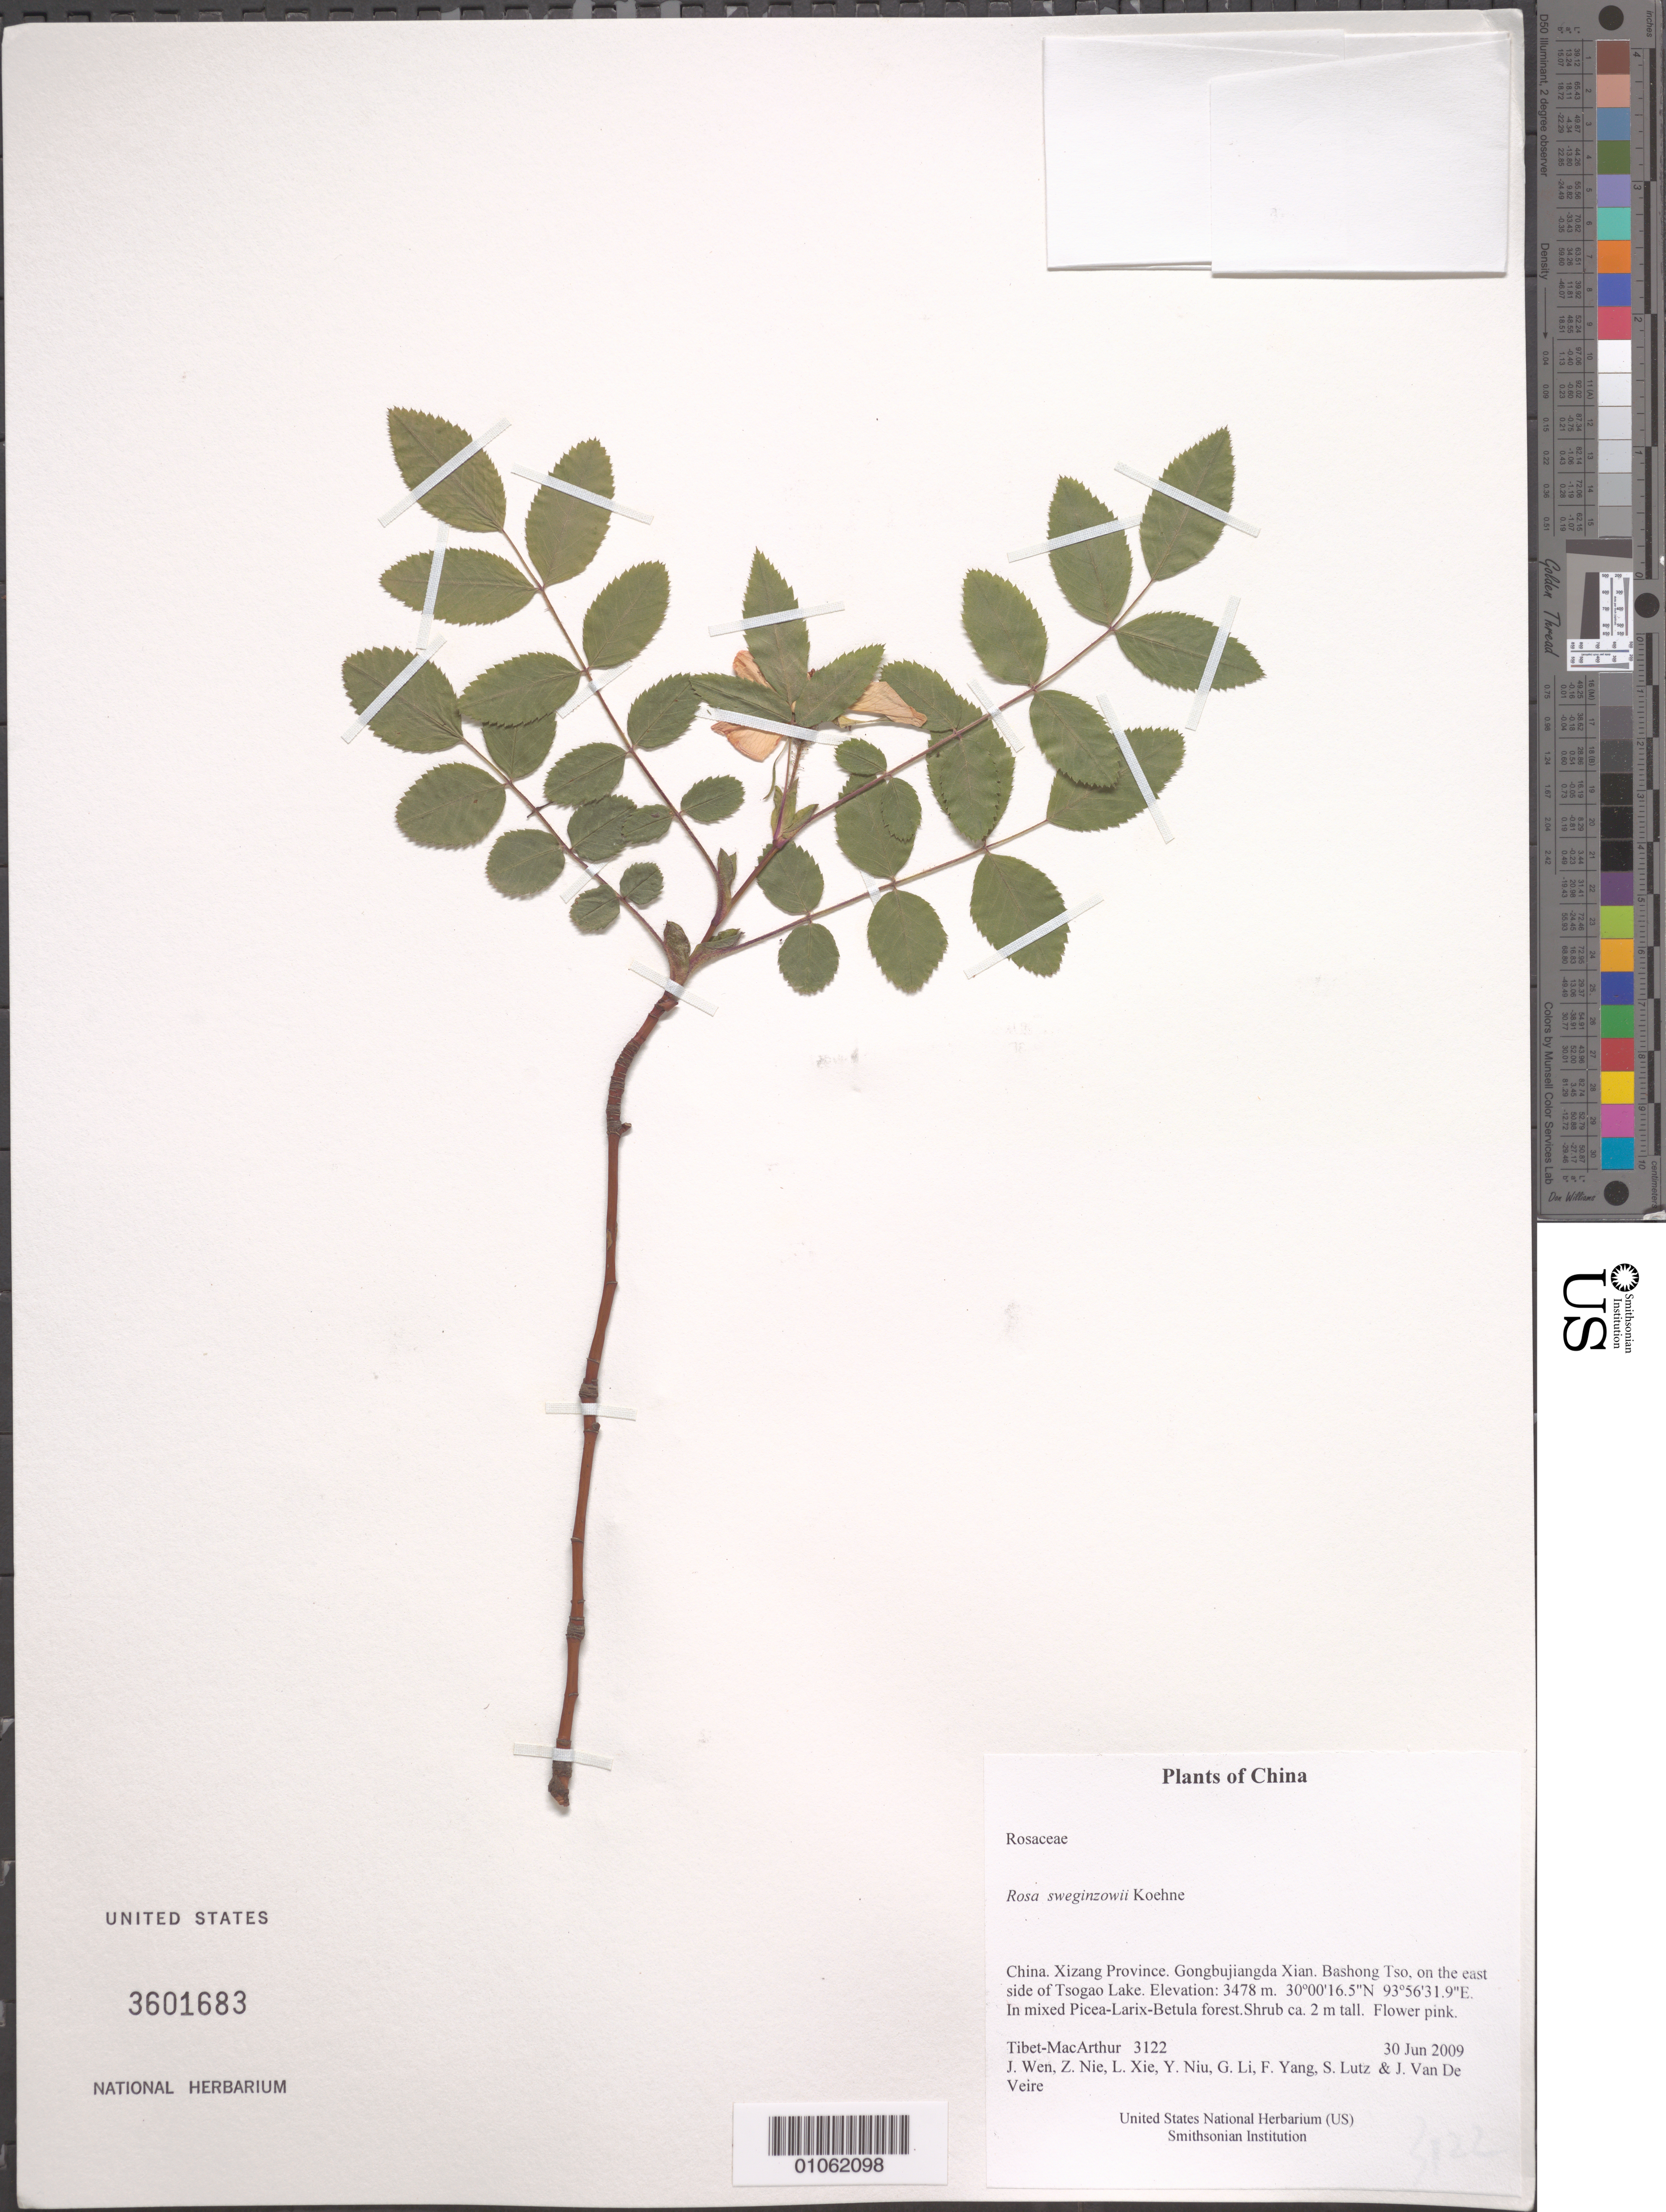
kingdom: Plantae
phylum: Tracheophyta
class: Magnoliopsida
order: Rosales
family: Rosaceae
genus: Rosa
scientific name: Rosa sweginzowii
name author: Koehne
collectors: Tibet-MacArthur, J. Wen, Z. Nie, L. Xie, Y. Niu, G. Li, F. Yang, S. Lutz & J. Van De Veire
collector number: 3122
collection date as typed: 30 Jun 2009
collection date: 2009-06-30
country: China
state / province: Xizang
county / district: Gongbujiangda Xian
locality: Bashong Tso, on the east side of Tsogao Lake.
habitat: In mixed Picea-Larix-Betula forest.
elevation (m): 3478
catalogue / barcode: US 3601683